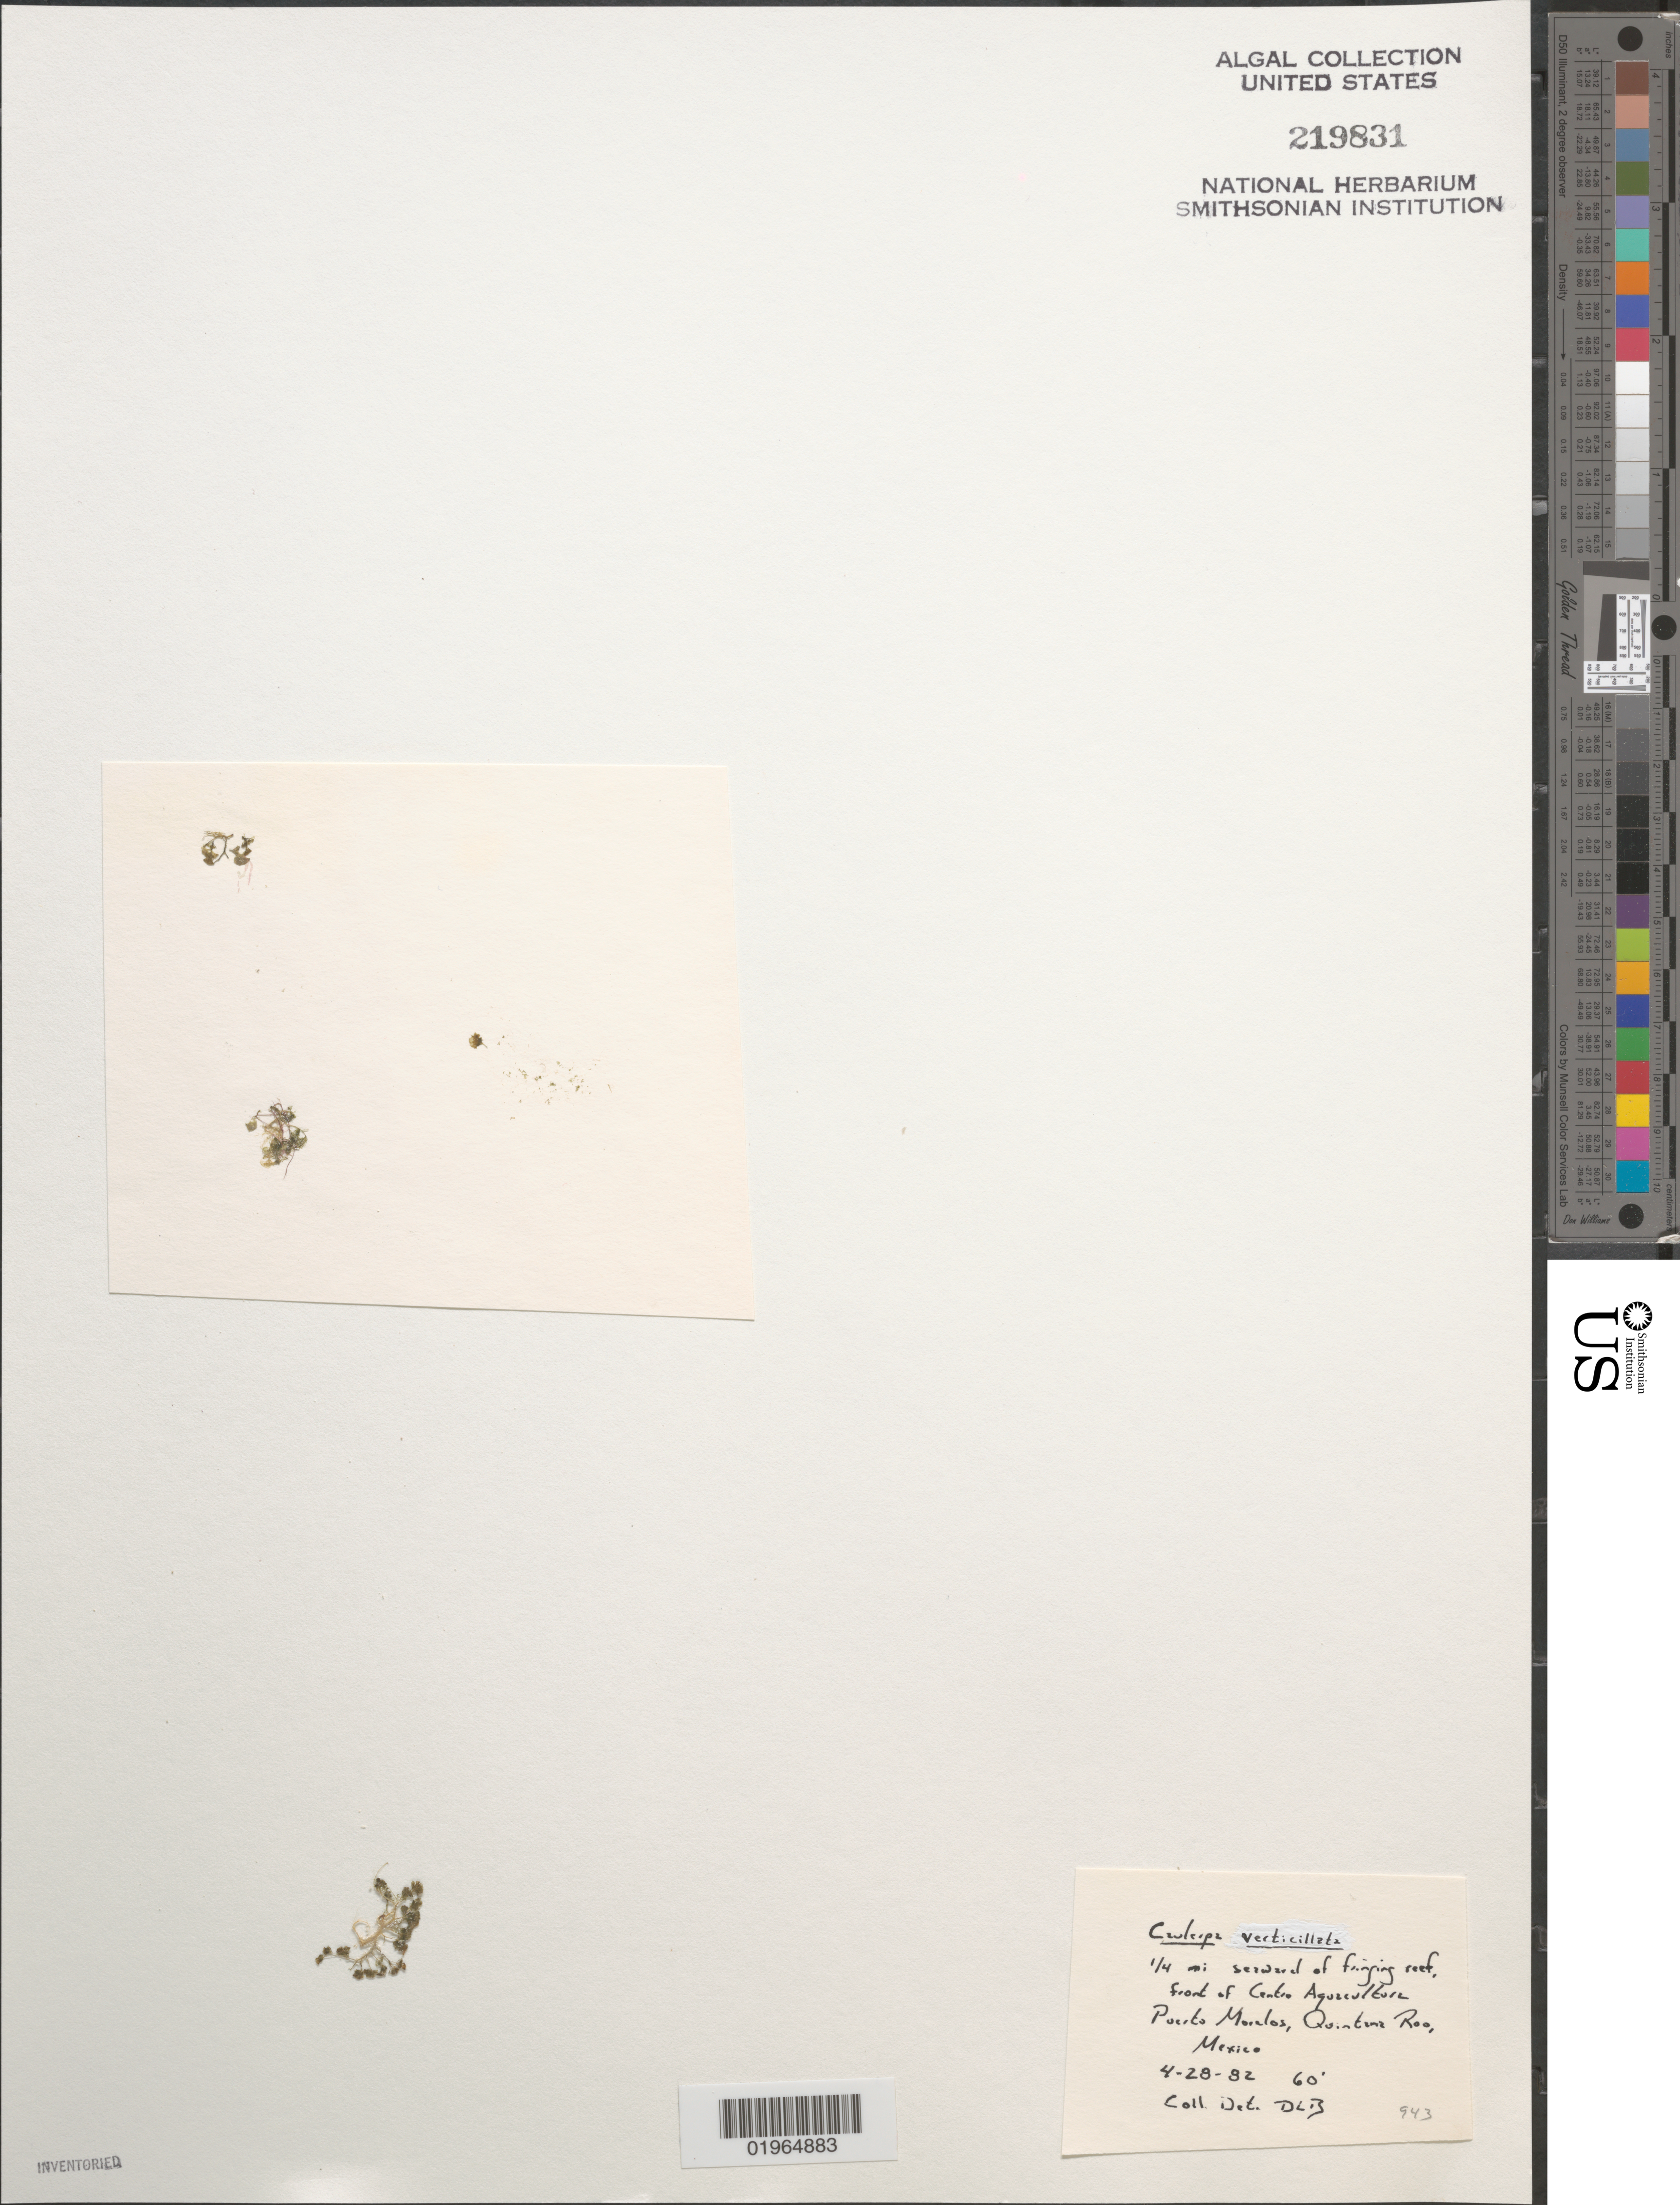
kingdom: Plantae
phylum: Chlorophyta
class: Ulvophyceae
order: Bryopsidales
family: Caulerpaceae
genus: Caulerpa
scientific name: Caulerpa verticillata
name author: J. Agardh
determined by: Ballantine, D. L.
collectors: D.L. Ballantine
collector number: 943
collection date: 1982-04-28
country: Mexico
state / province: Quintana Roo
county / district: Puerto Morelos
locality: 1/4 mi seaward of fringing reef front of Centro Aquacultura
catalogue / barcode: US 219831